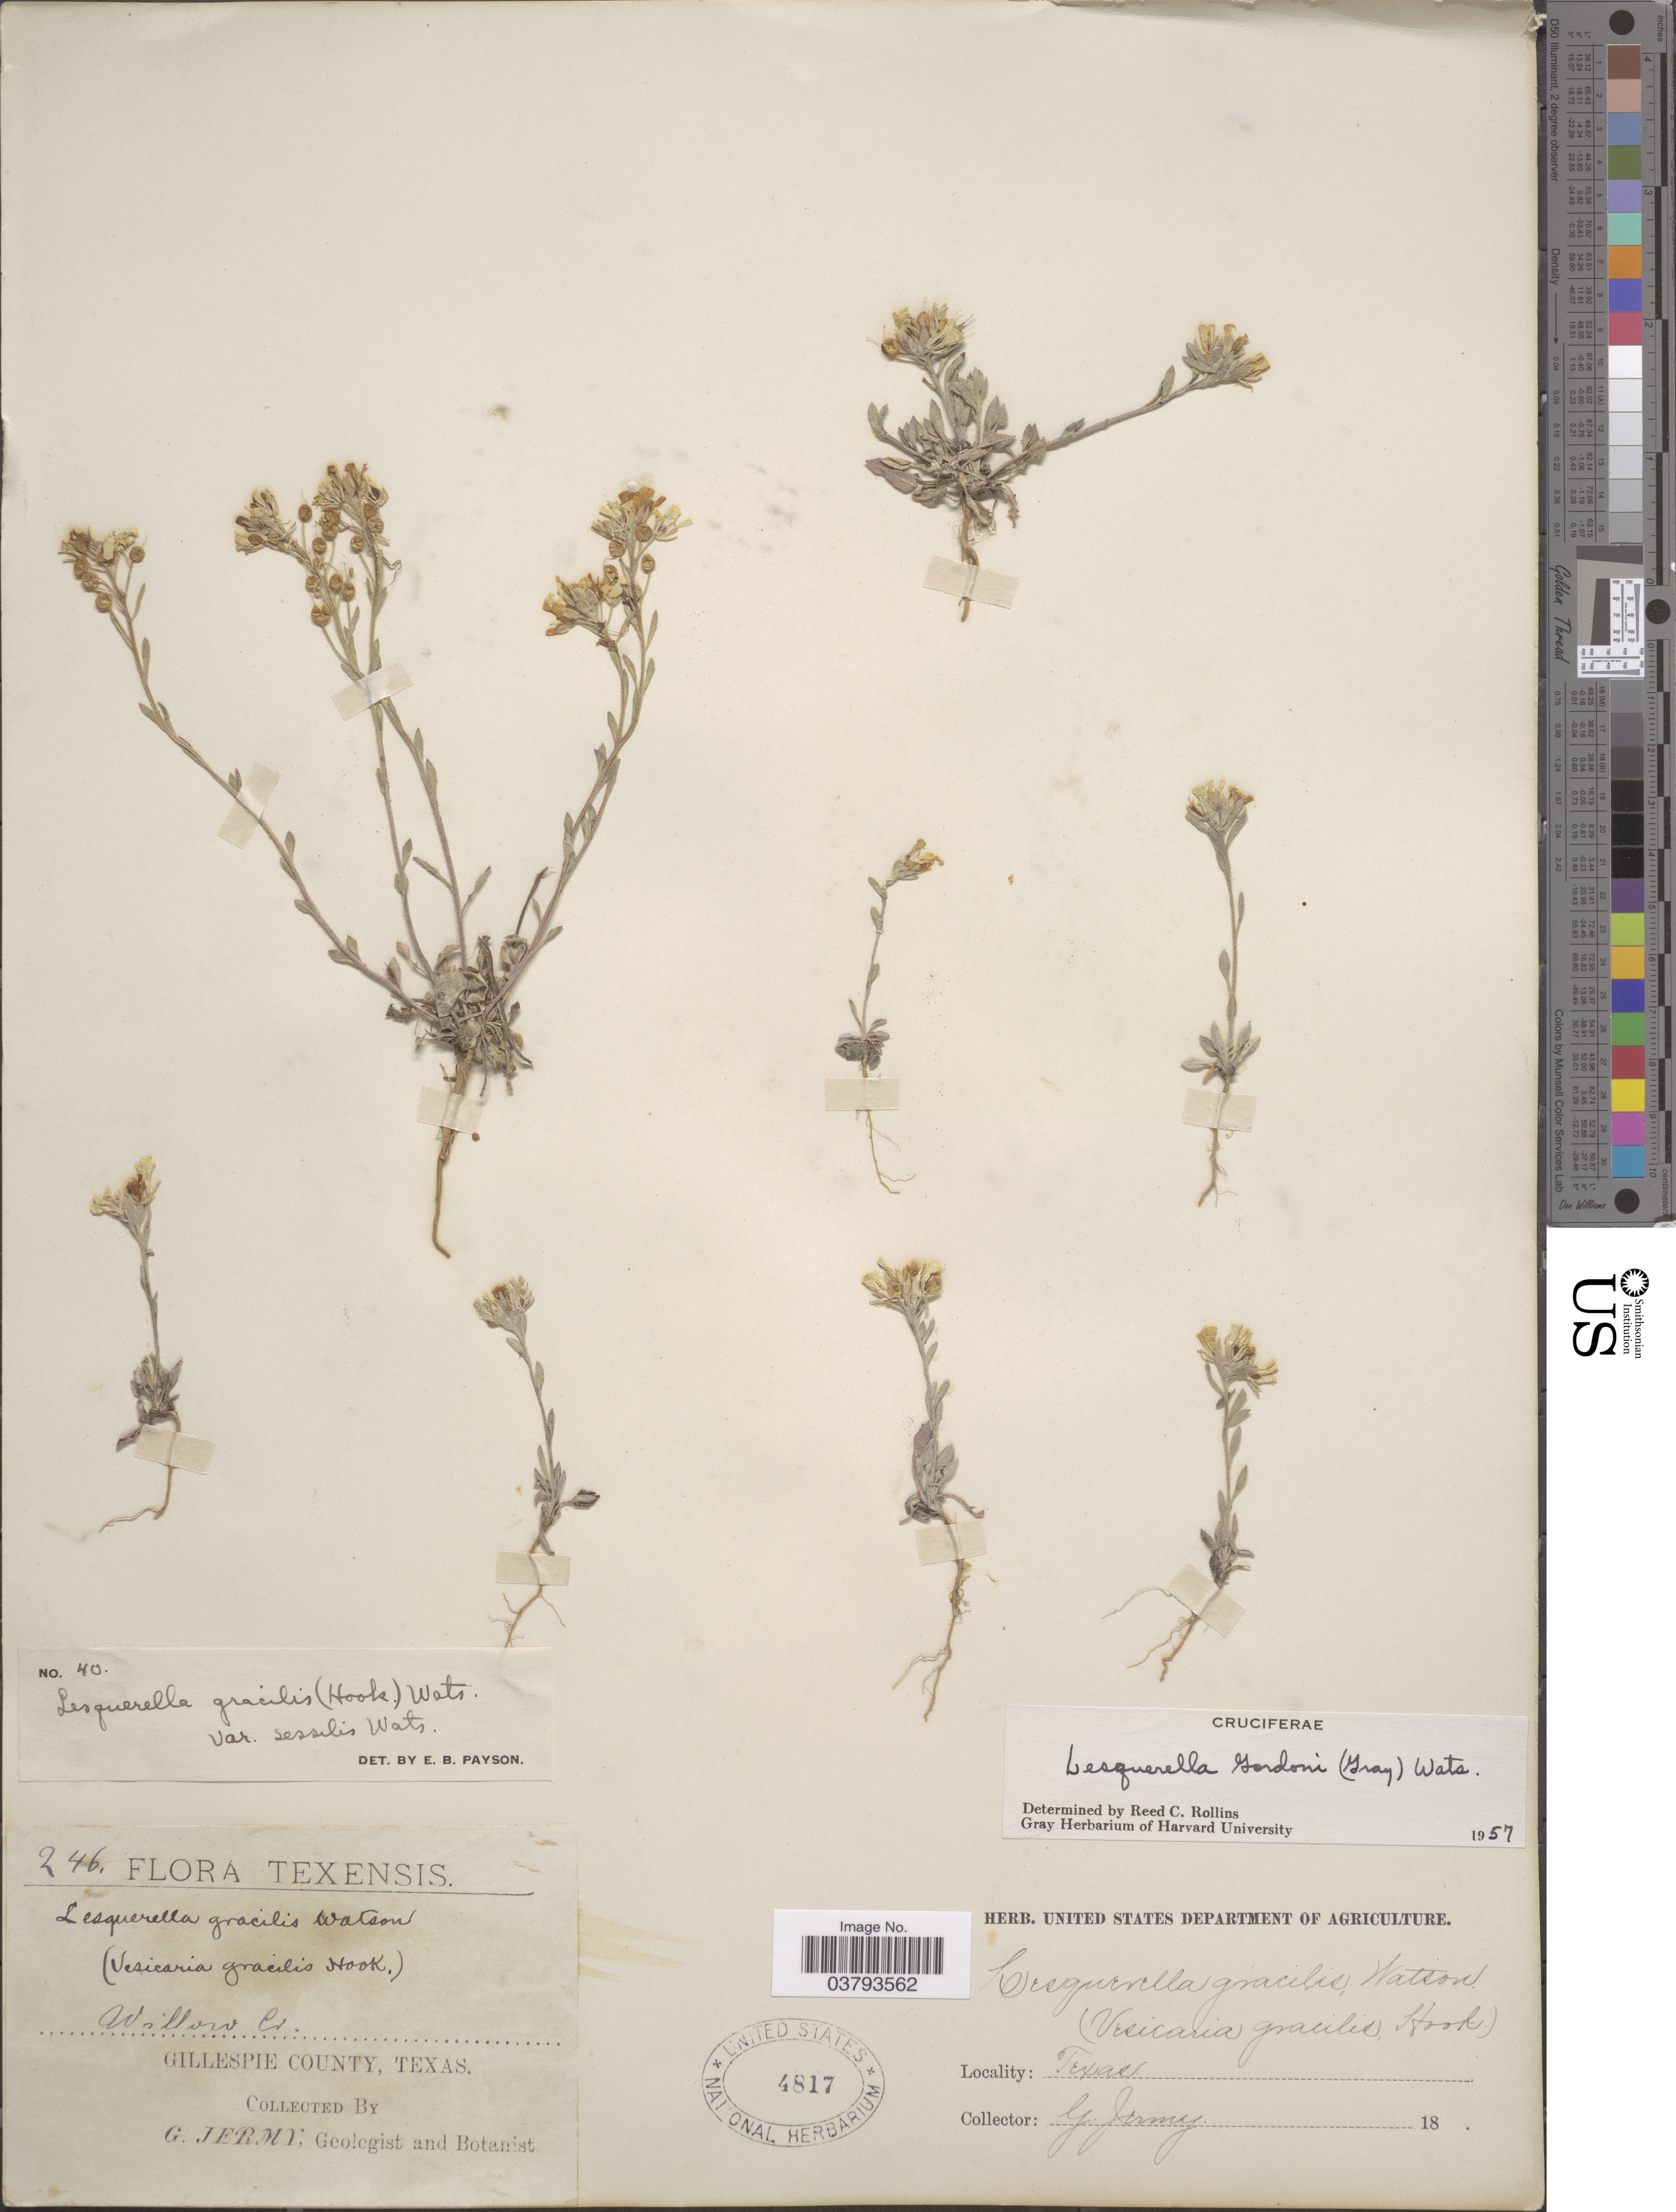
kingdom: Plantae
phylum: Tracheophyta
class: Magnoliopsida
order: Brassicales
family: Brassicaceae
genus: Lesquerella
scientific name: Lesquerella gordonii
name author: (A. Gray) S. Watson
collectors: G. Jermy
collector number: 246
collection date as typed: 18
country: United States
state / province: Texas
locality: Willow Co. Gillesplie County.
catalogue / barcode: US 4817